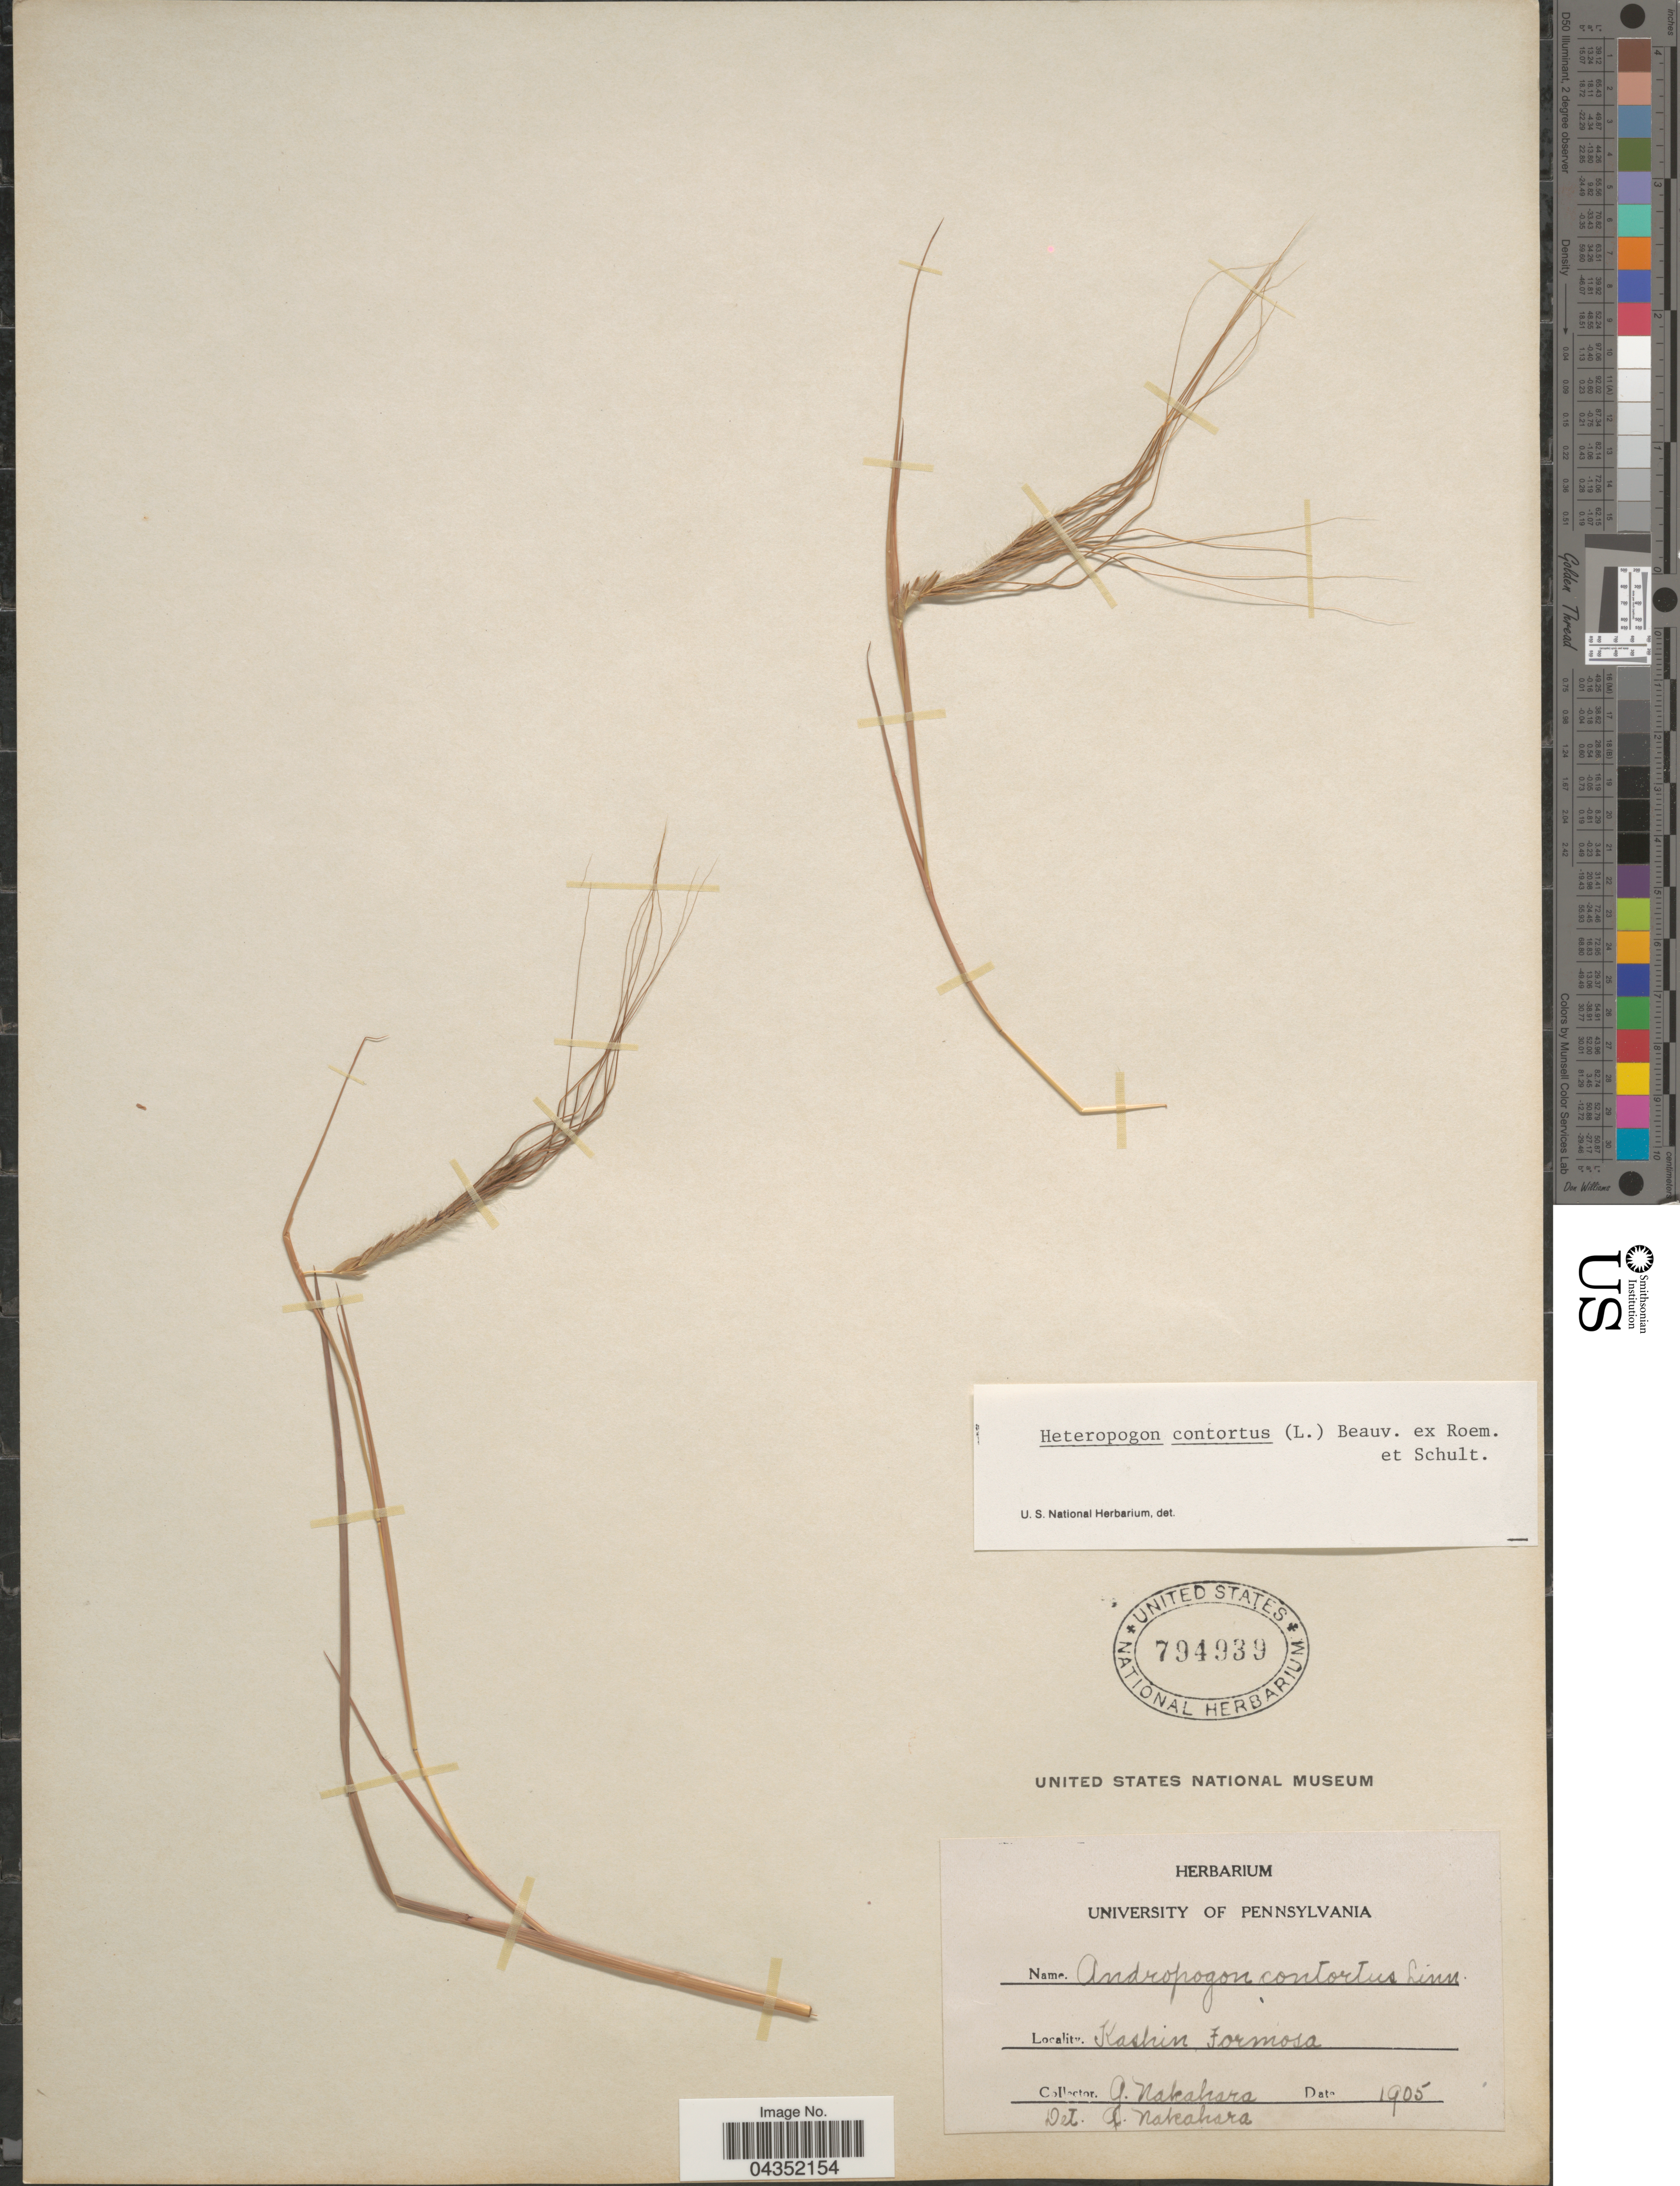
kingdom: Plantae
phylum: Tracheophyta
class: Liliopsida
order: Poales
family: Poaceae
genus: Heteropogon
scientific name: Heteropogon contortus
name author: (L.) P. Beauv. ex Roem. & Schult.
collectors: G. Nakahara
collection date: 1905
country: Taiwan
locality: Kashin, Formosa.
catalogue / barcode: US 794939